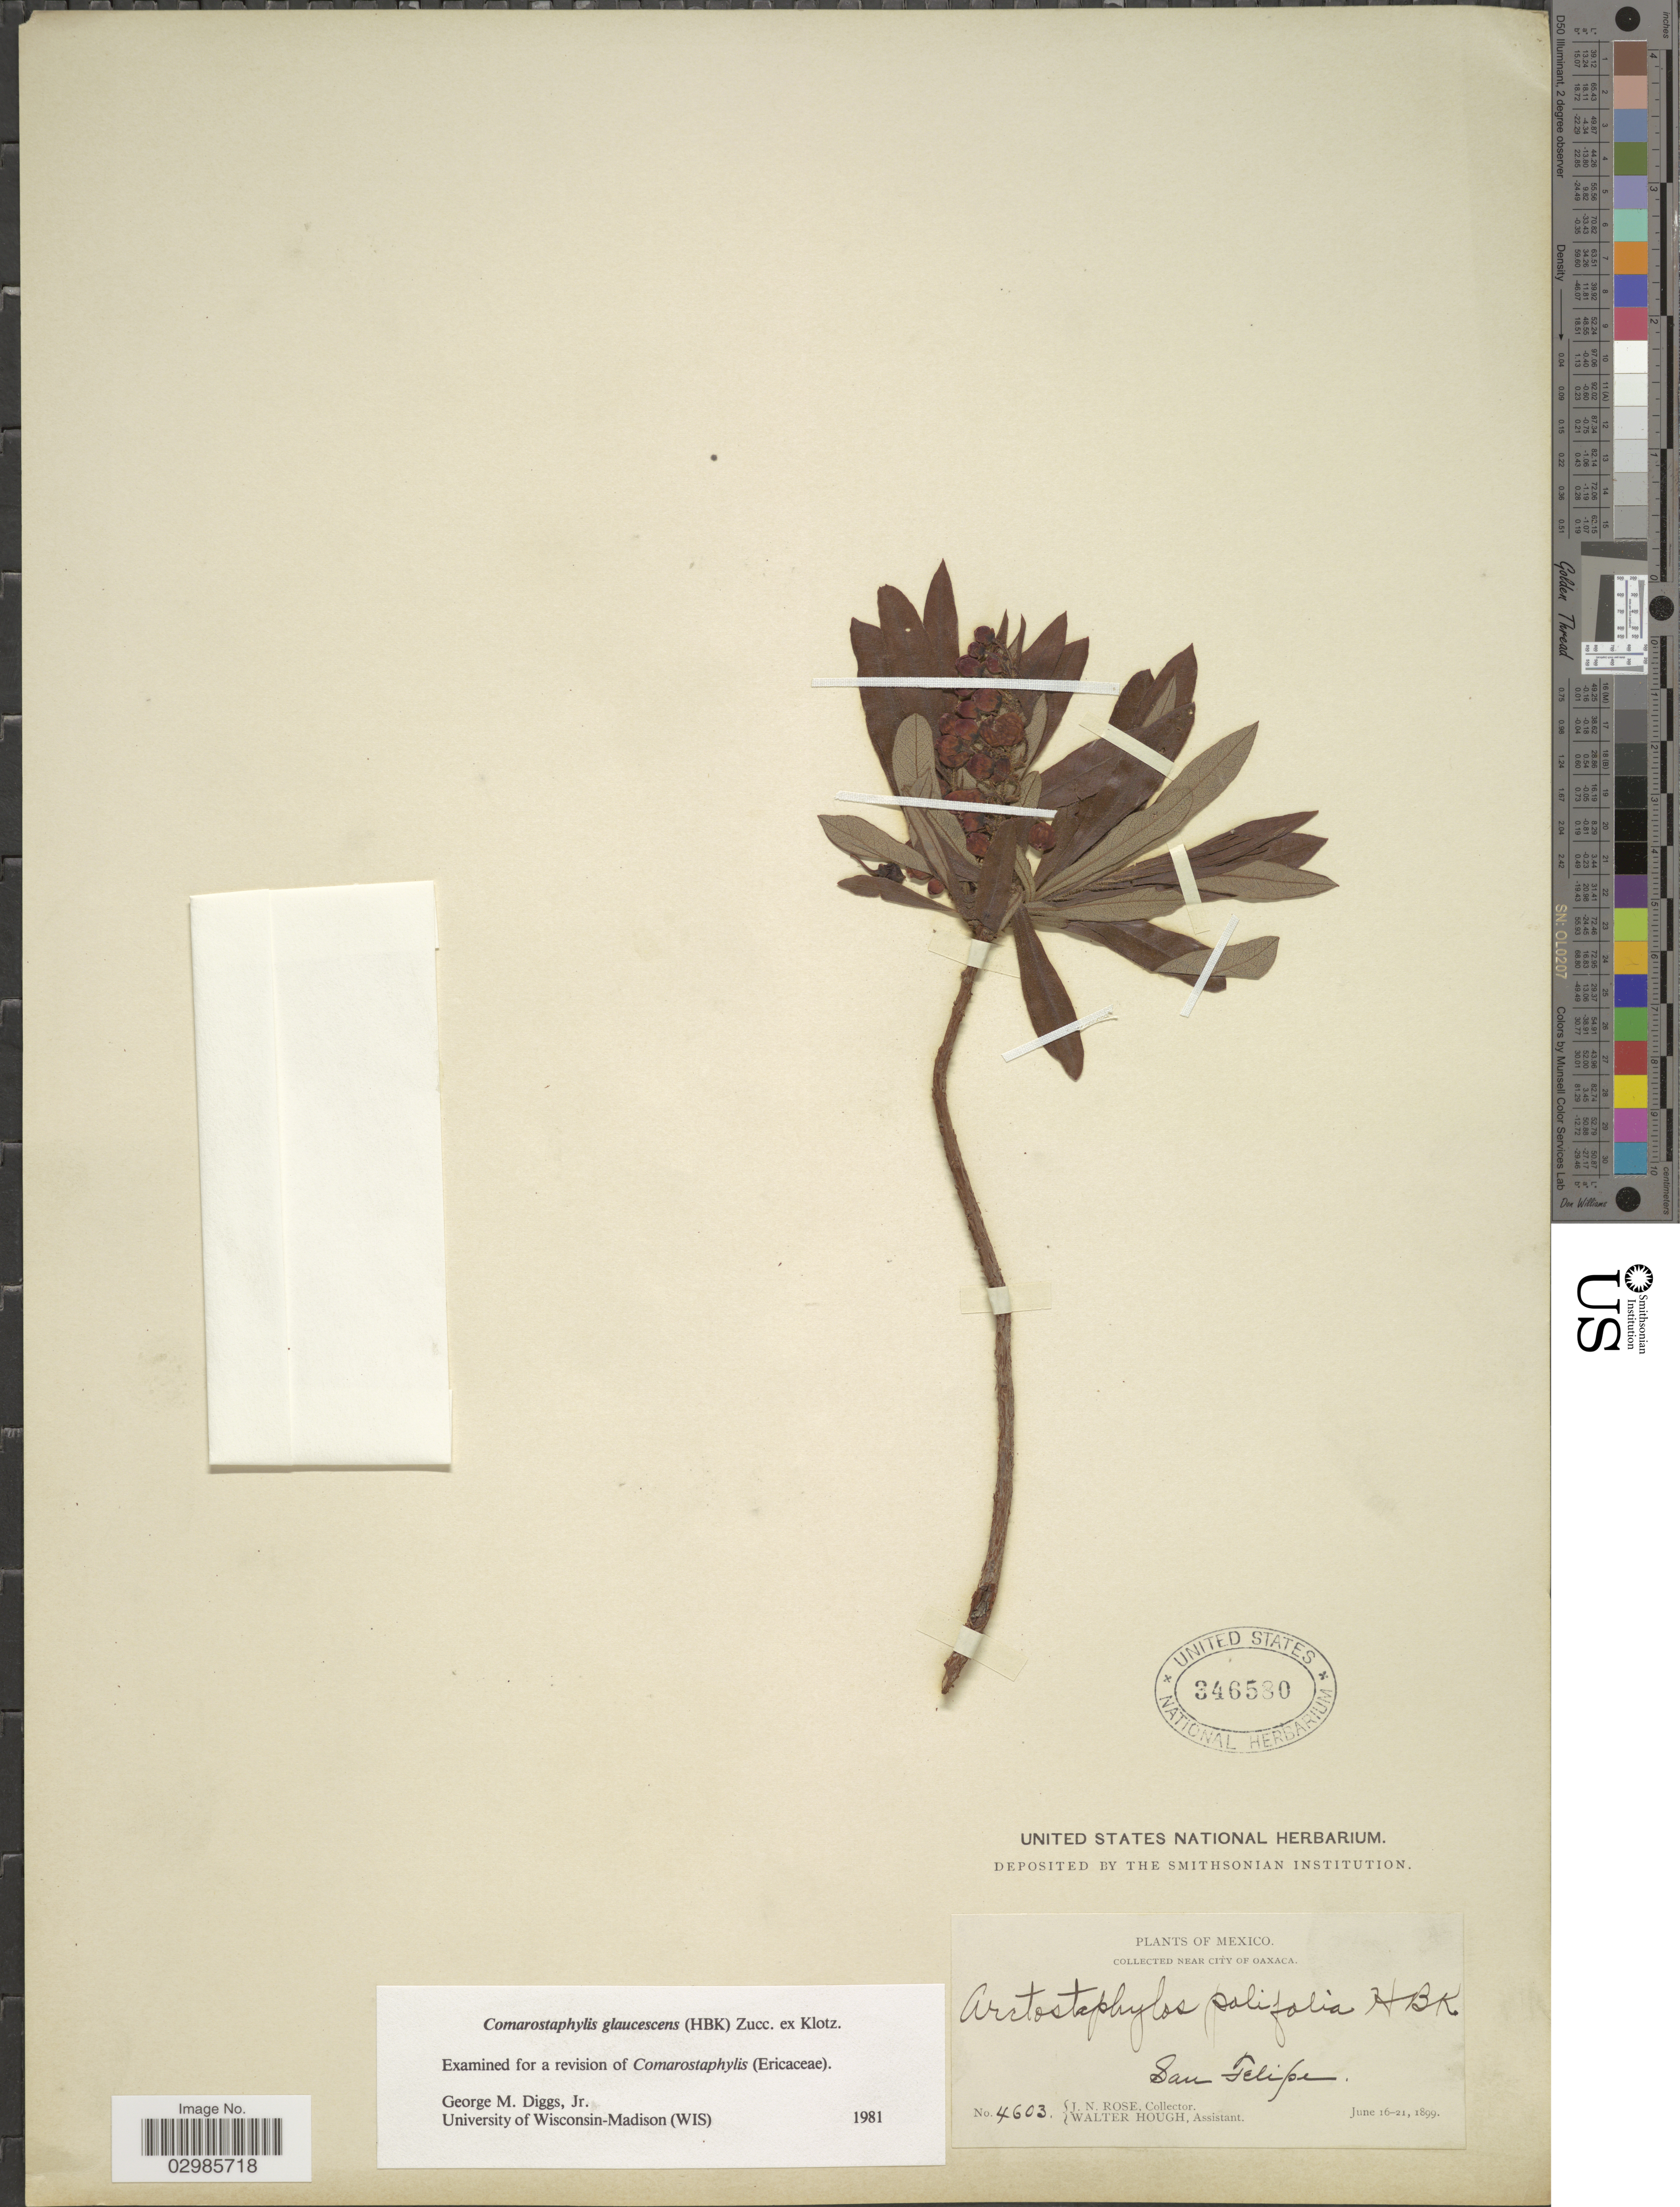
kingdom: Plantae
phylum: Tracheophyta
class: Magnoliopsida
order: Ericales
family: Ericaceae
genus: Comarostaphylis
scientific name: Comarostaphylis glaucescens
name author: (Kunth) Zucc. ex Klotzsch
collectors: J. N. Rose & W. Hough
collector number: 4603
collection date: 1899-06-16/1899-06-21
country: Mexico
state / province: Oaxaca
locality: Near City of Oaxaca, San Felipe.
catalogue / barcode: US 346580